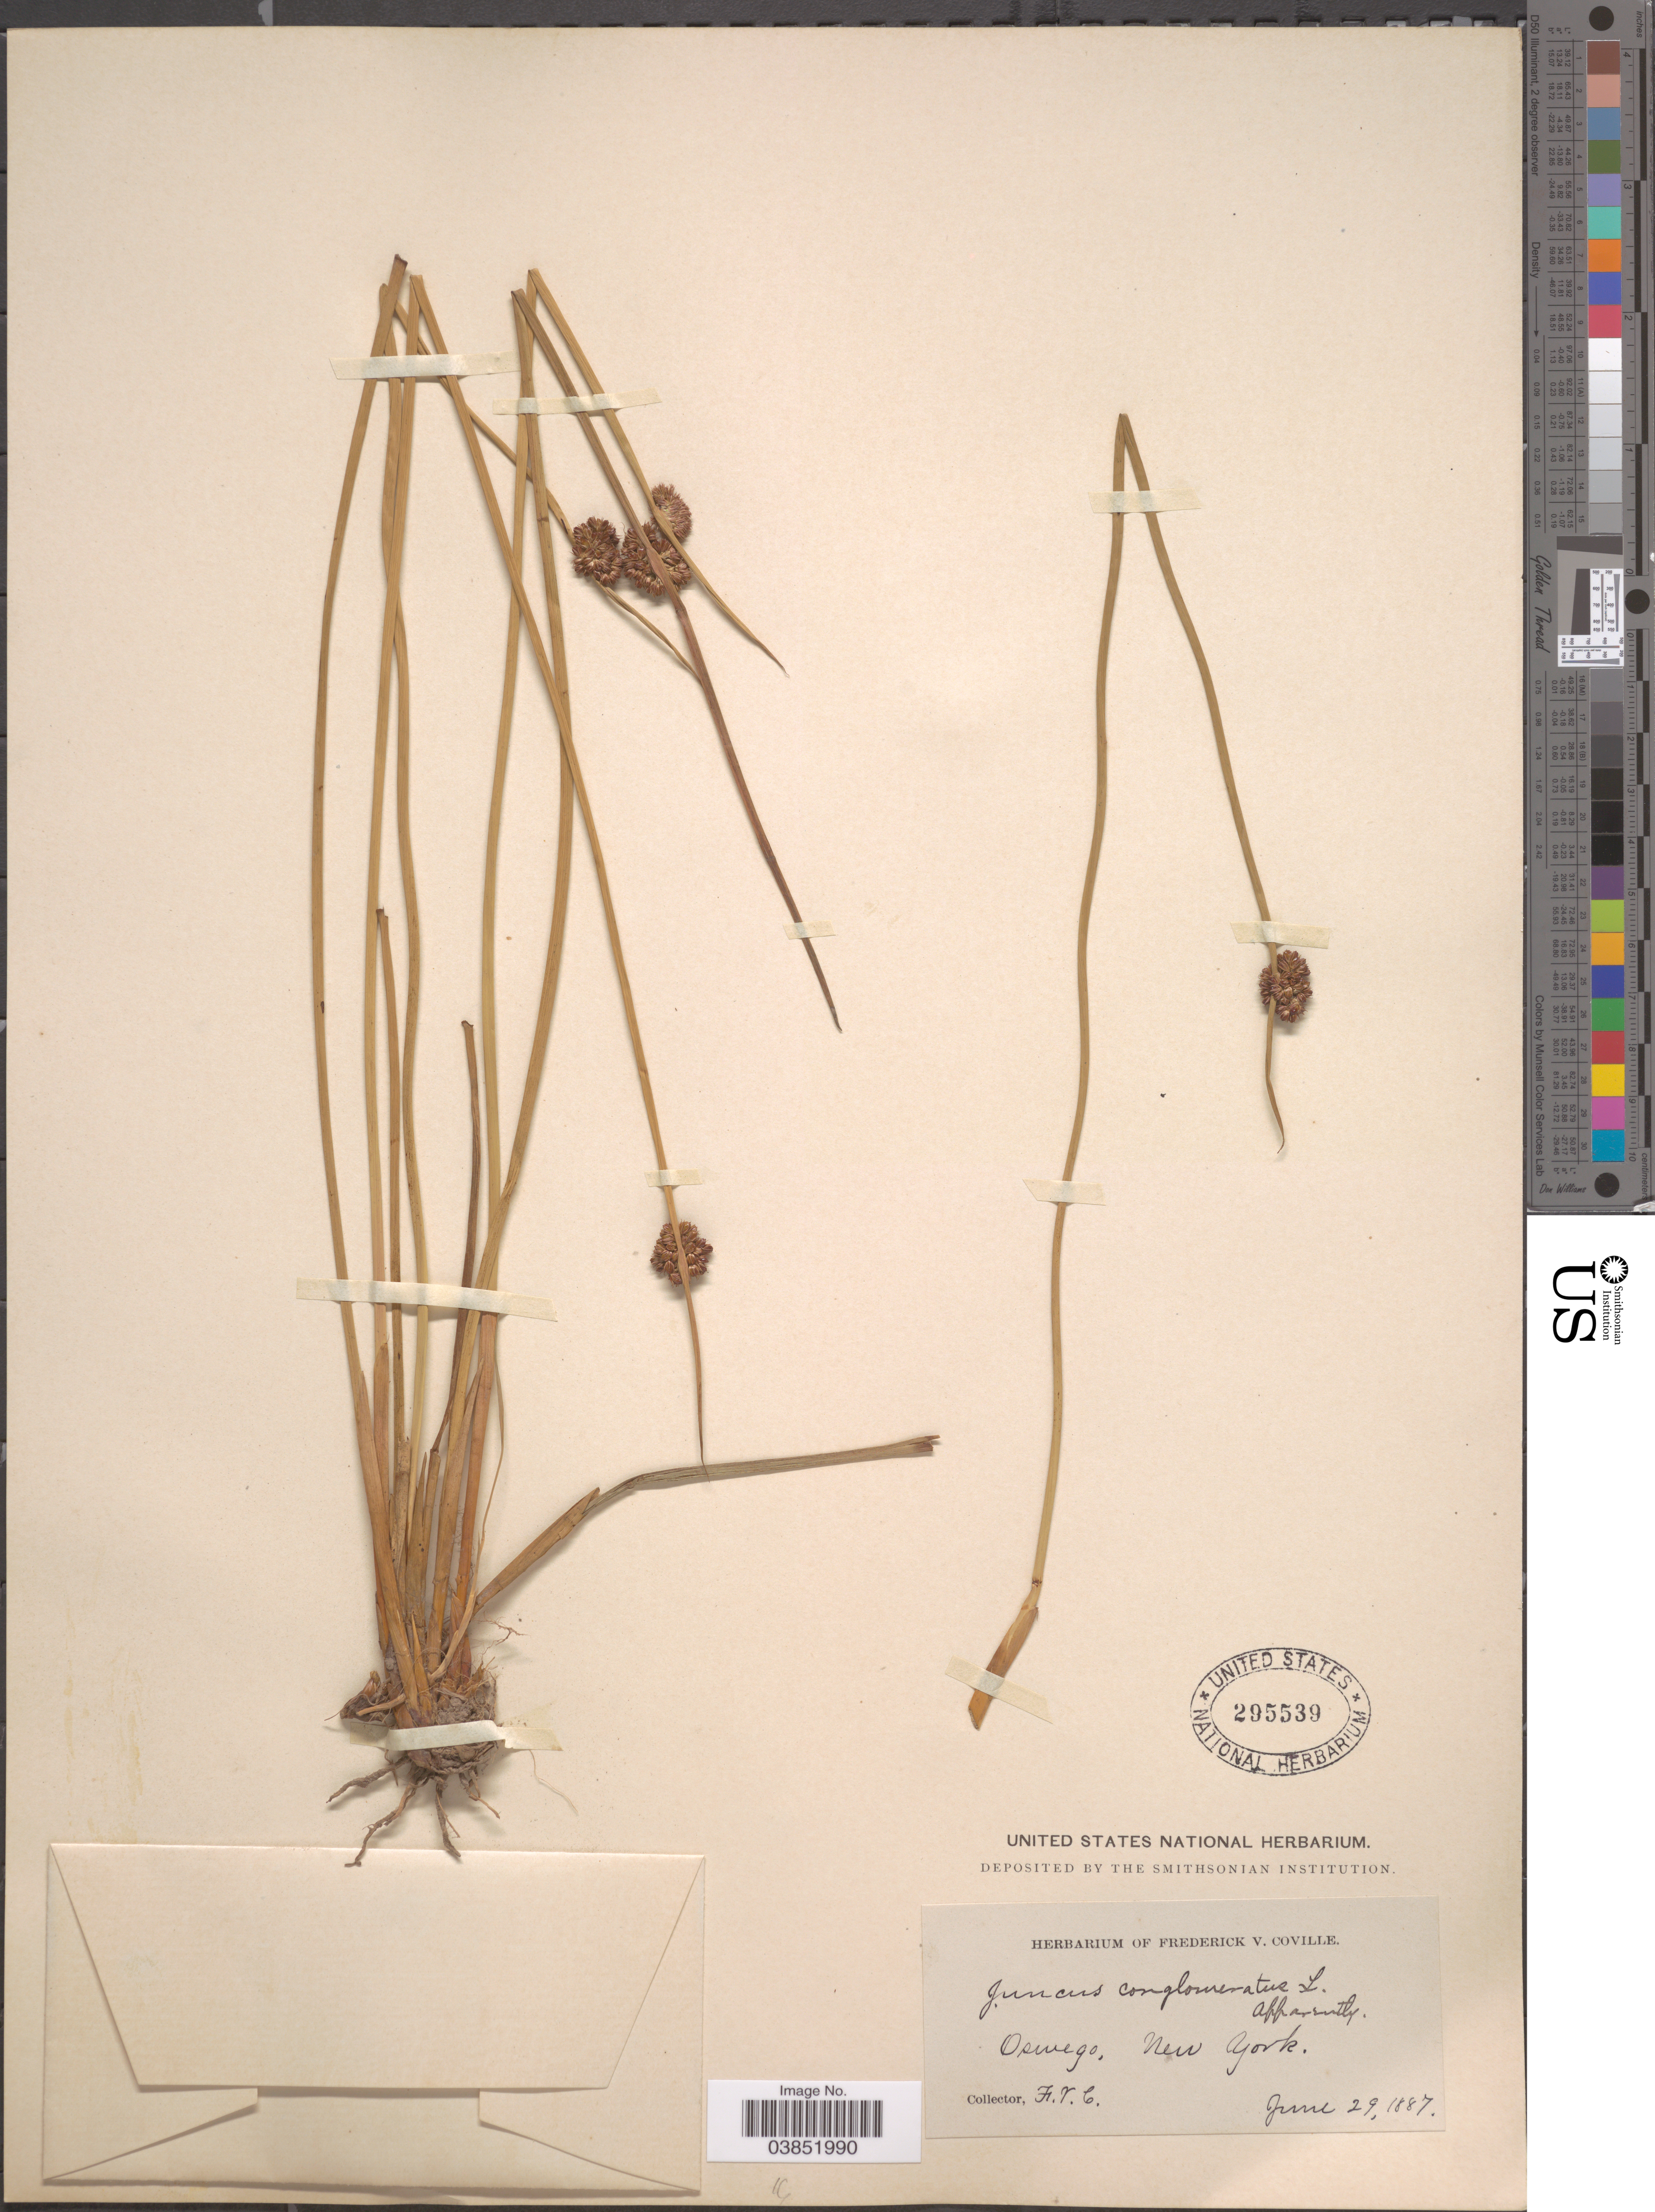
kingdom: Plantae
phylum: Tracheophyta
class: Liliopsida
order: Poales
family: Juncaceae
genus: Juncus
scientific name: Juncus conglomeratus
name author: L.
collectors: F. V. Coville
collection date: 1887-06-29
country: United States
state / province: New York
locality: Oswego.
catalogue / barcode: US 295539